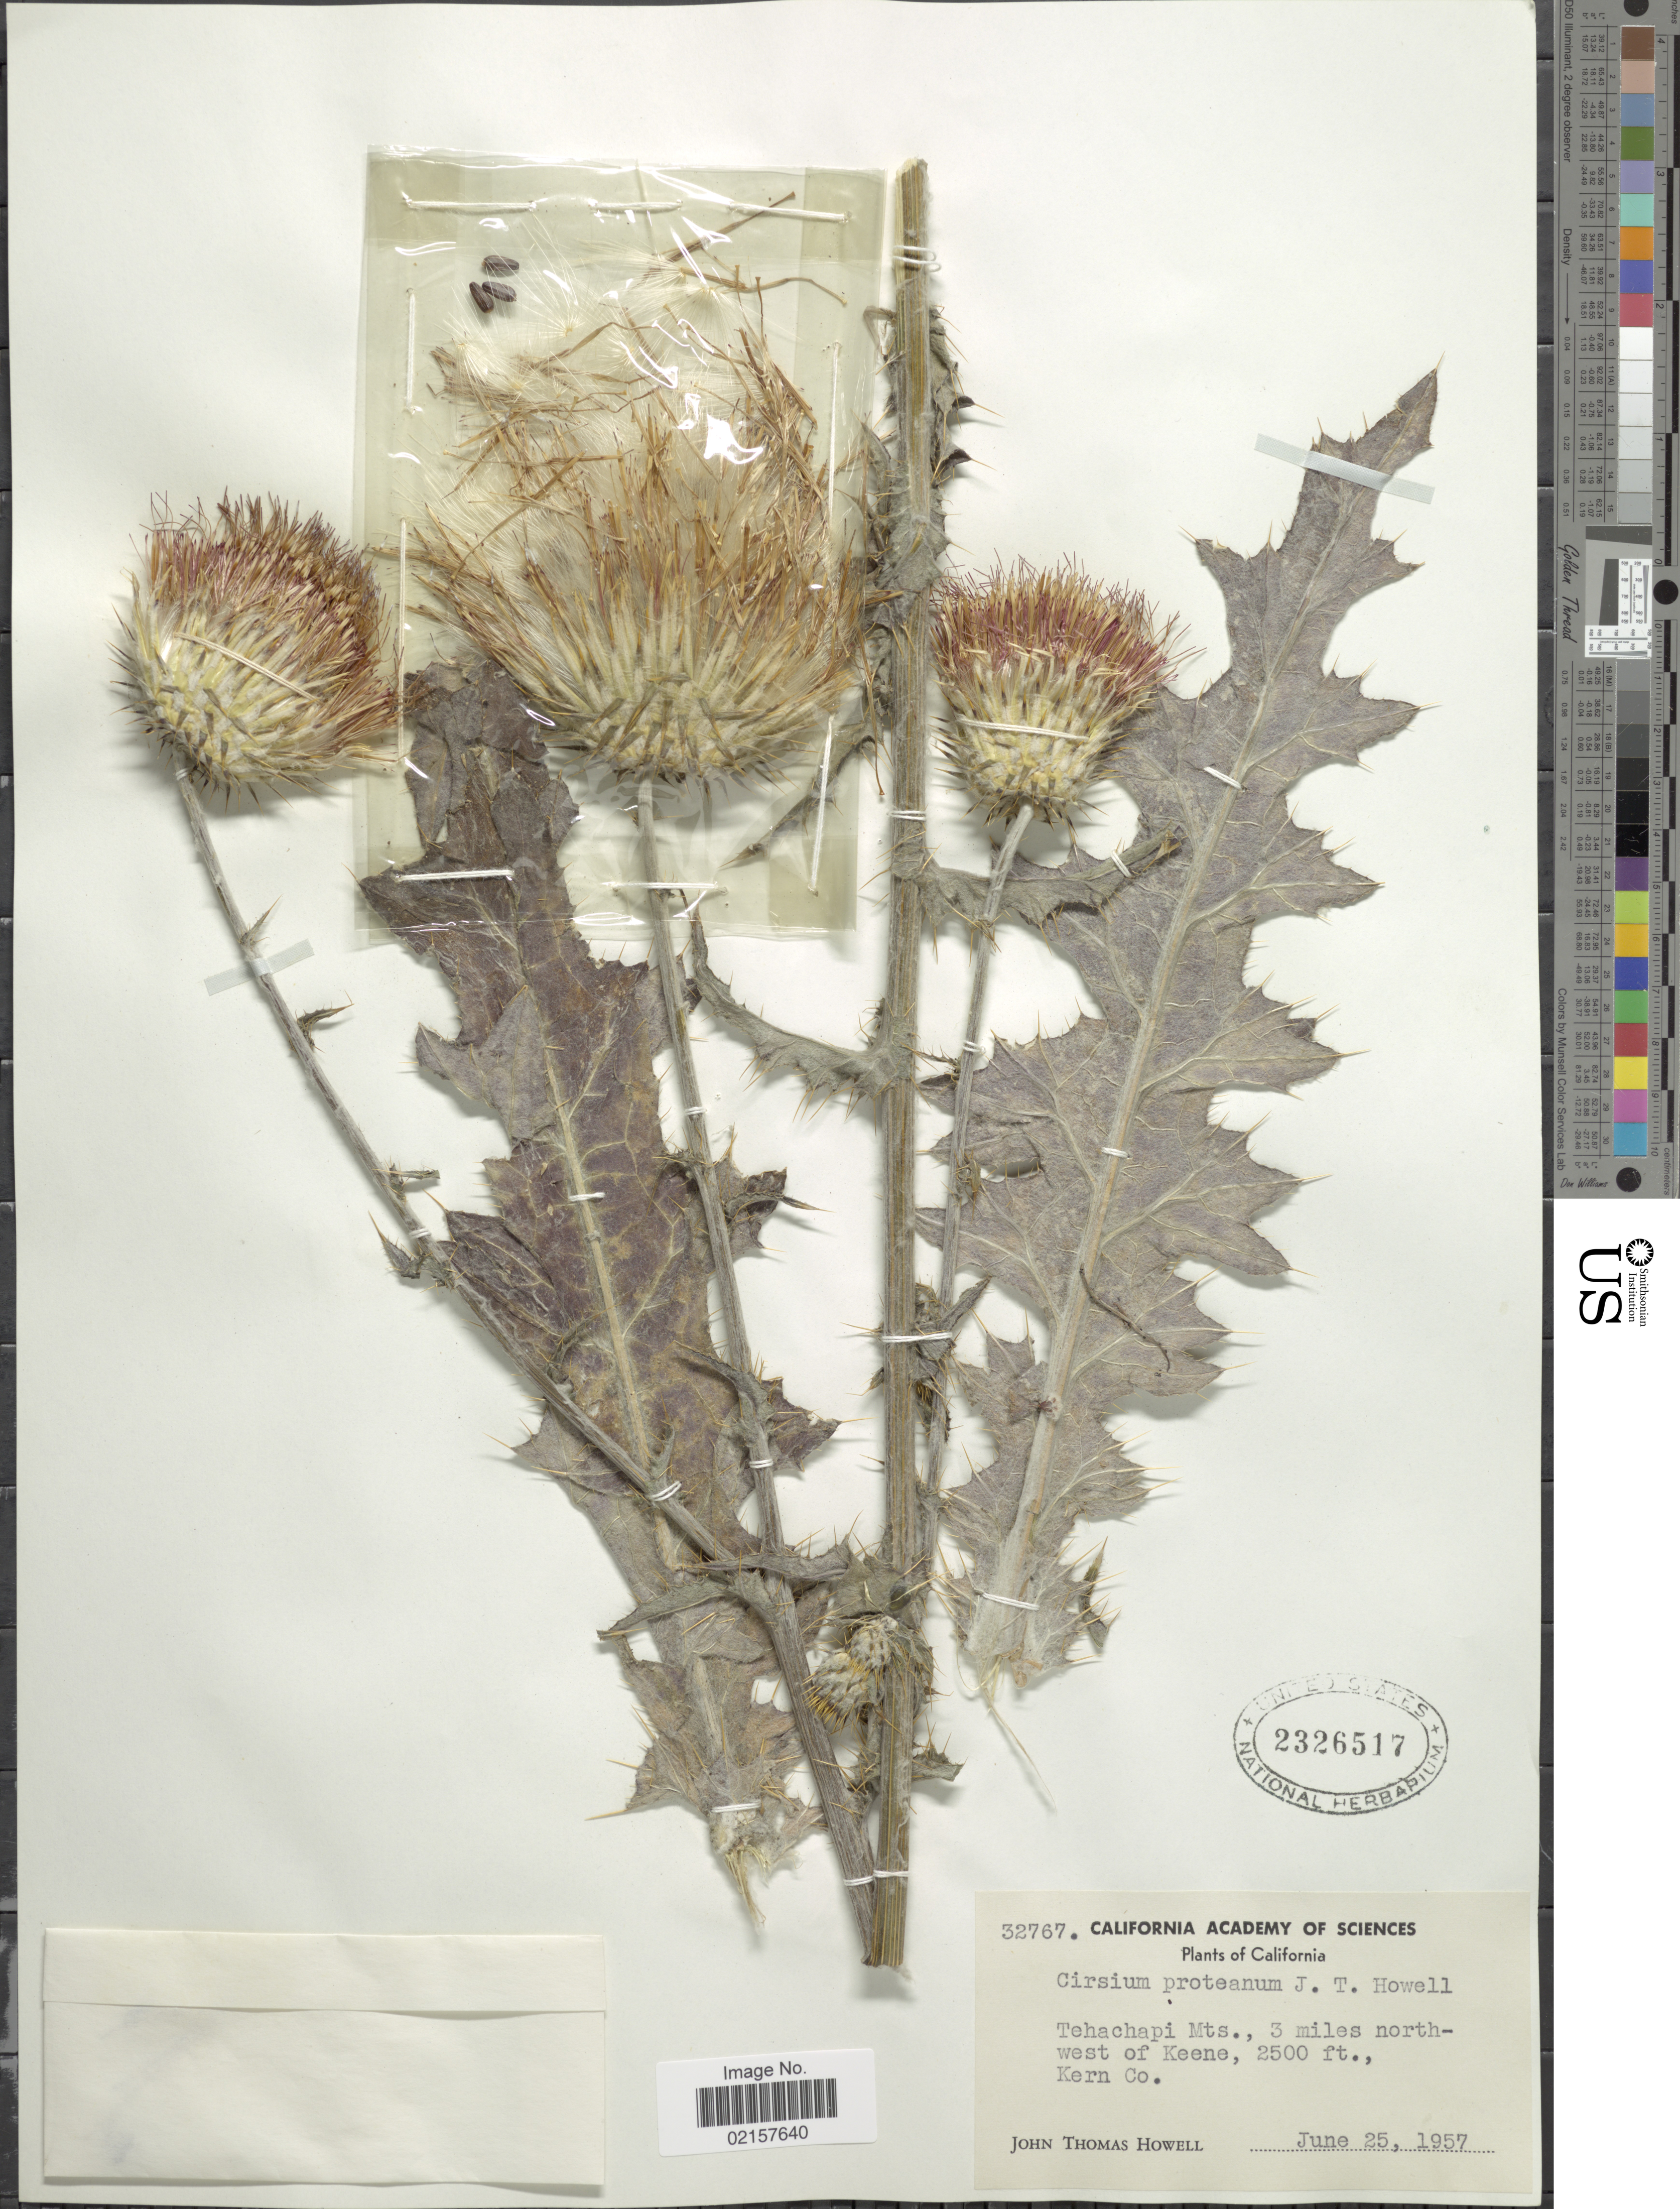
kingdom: Plantae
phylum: Tracheophyta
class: Magnoliopsida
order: Asterales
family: Asteraceae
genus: Cirsium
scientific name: Cirsium occidentale var. venustum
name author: (Greene) Jeps.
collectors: J. T. Howell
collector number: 32767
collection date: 1957-06-25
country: United States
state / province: California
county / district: Kern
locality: Tehachapi Mts., 3 miles north-west of Keene, Kern Co.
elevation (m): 762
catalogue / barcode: US 2326517